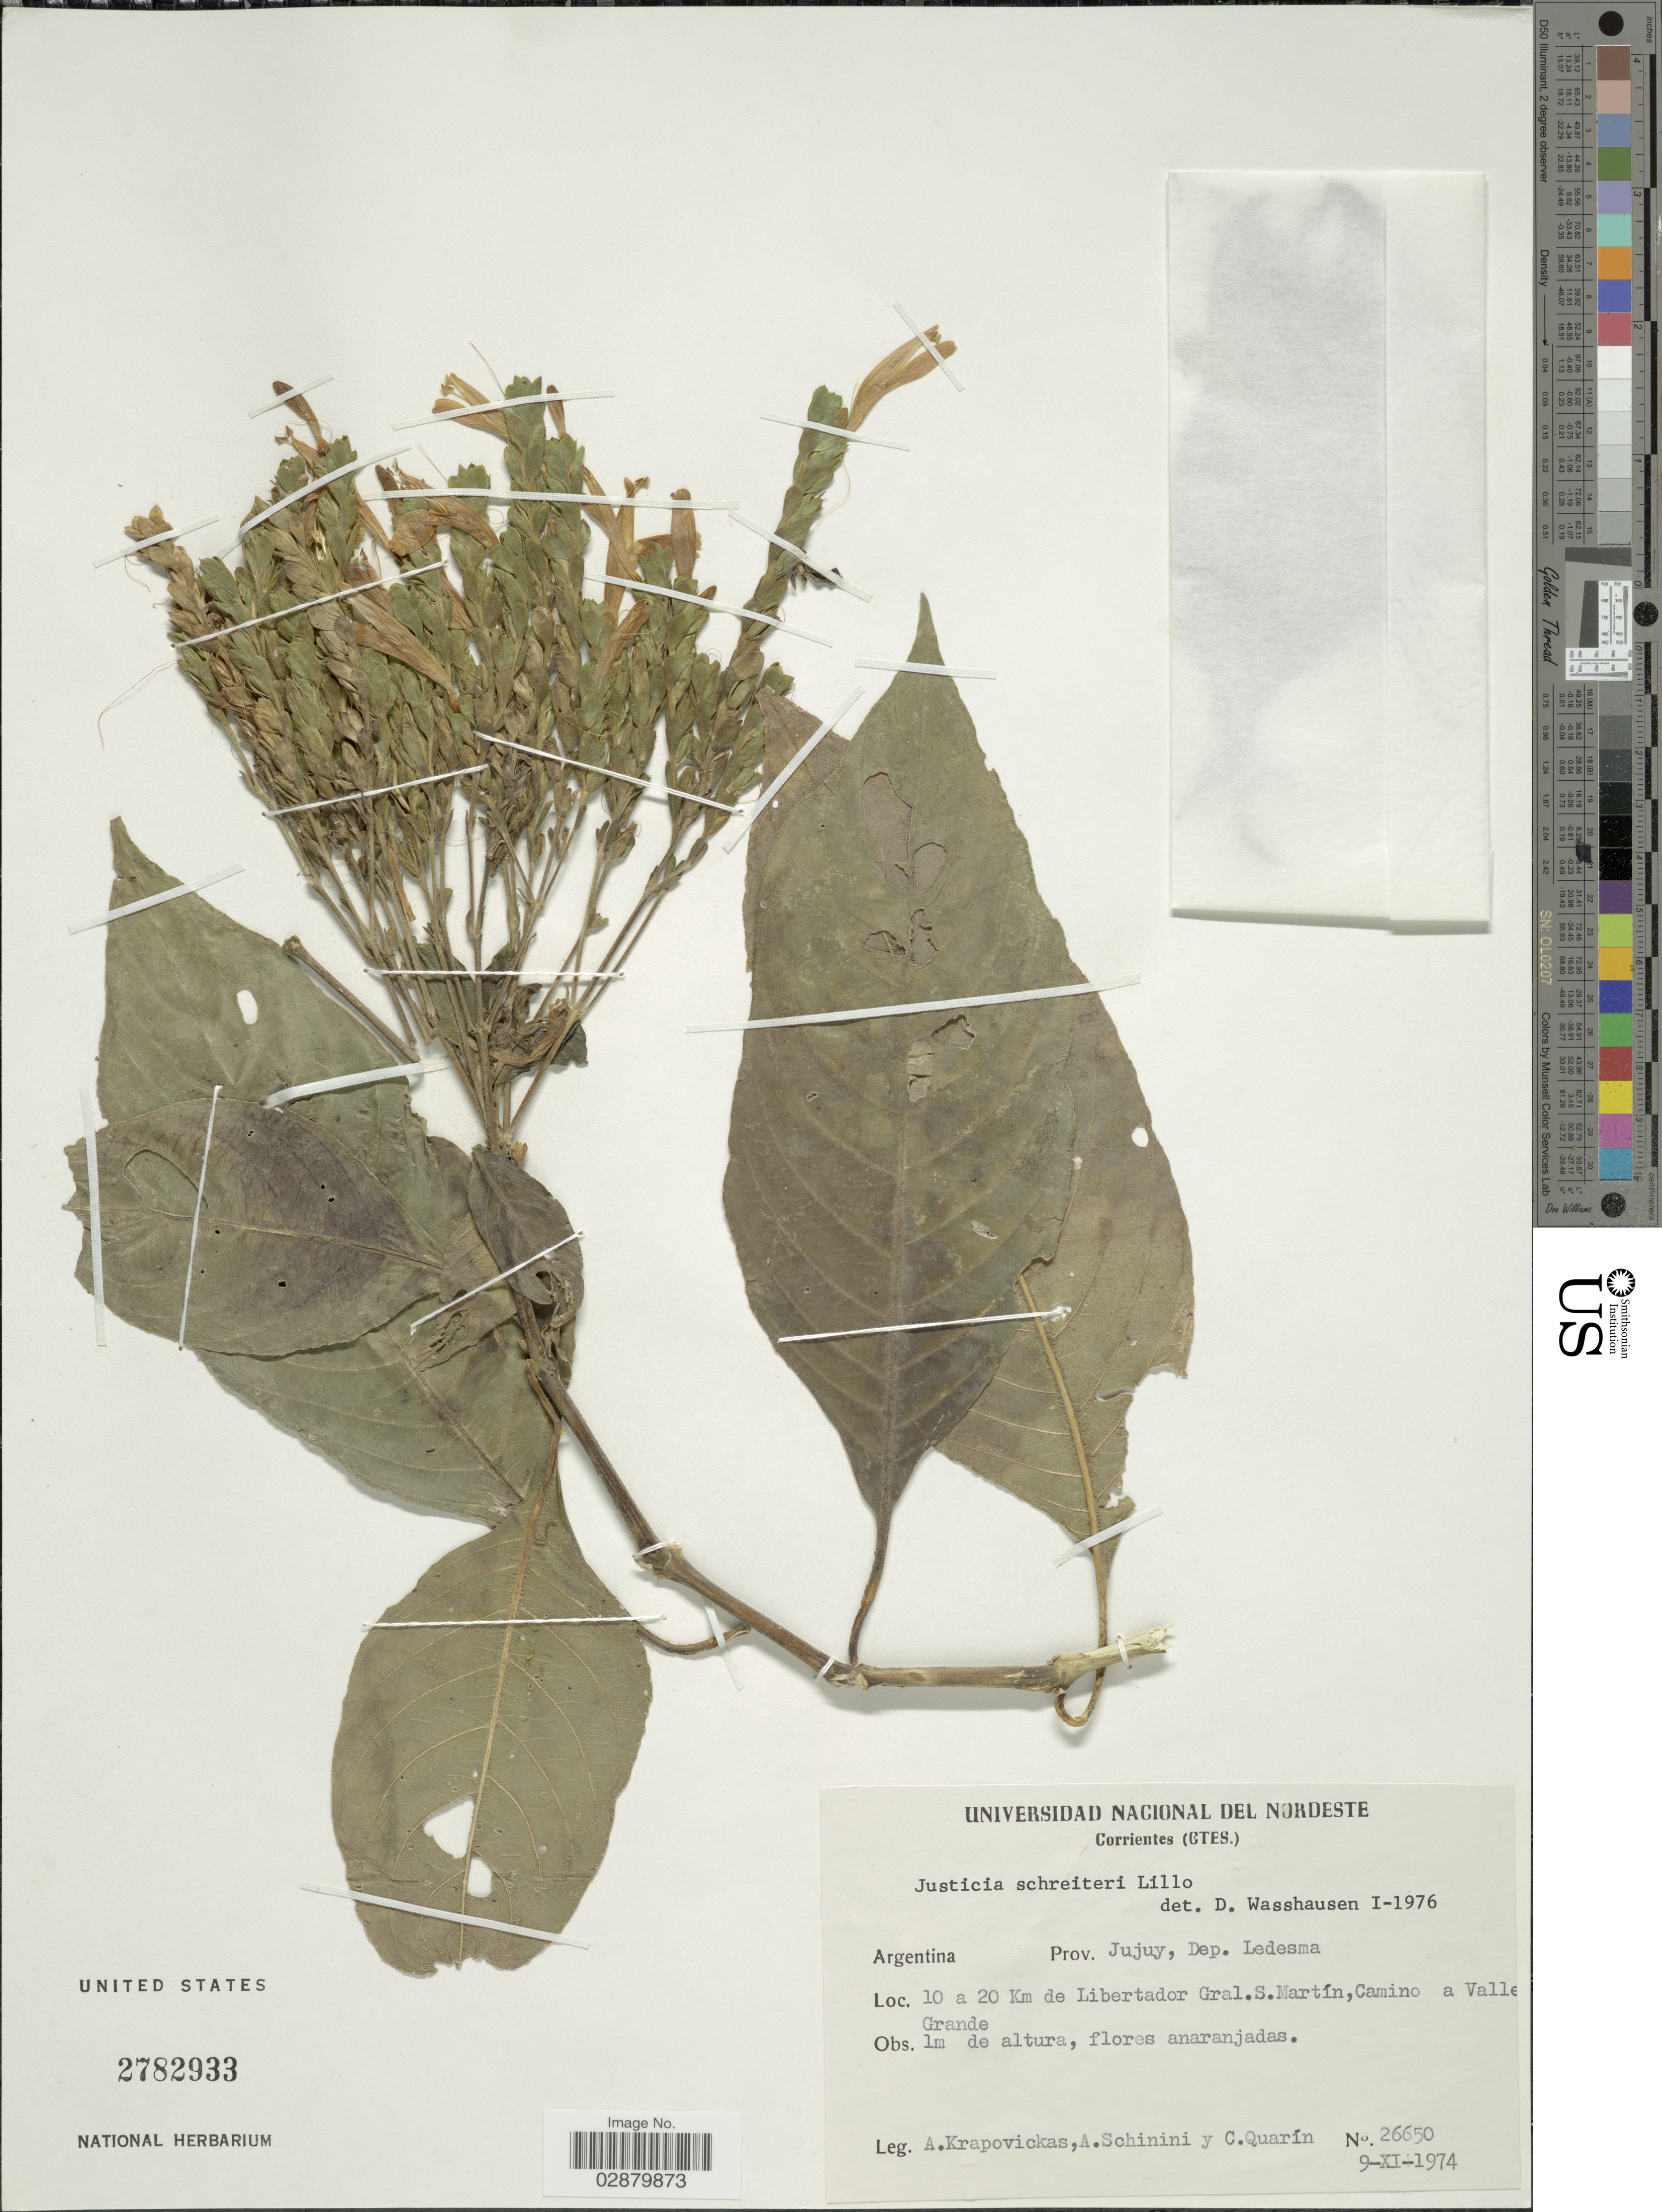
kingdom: Plantae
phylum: Tracheophyta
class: Magnoliopsida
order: Lamiales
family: Acanthaceae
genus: Justicia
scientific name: Justicia oranensis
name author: De Marco & T. Ruíz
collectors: A. Krapovickas, A. Schinini & C. Quarín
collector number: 26650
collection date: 1974-11-09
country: Argentina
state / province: Jujuy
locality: Dep. Ledesme. 10 a 20 Km de Libertador Gral. S. Martín, Camino a Valley Grande.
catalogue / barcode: US 2782933